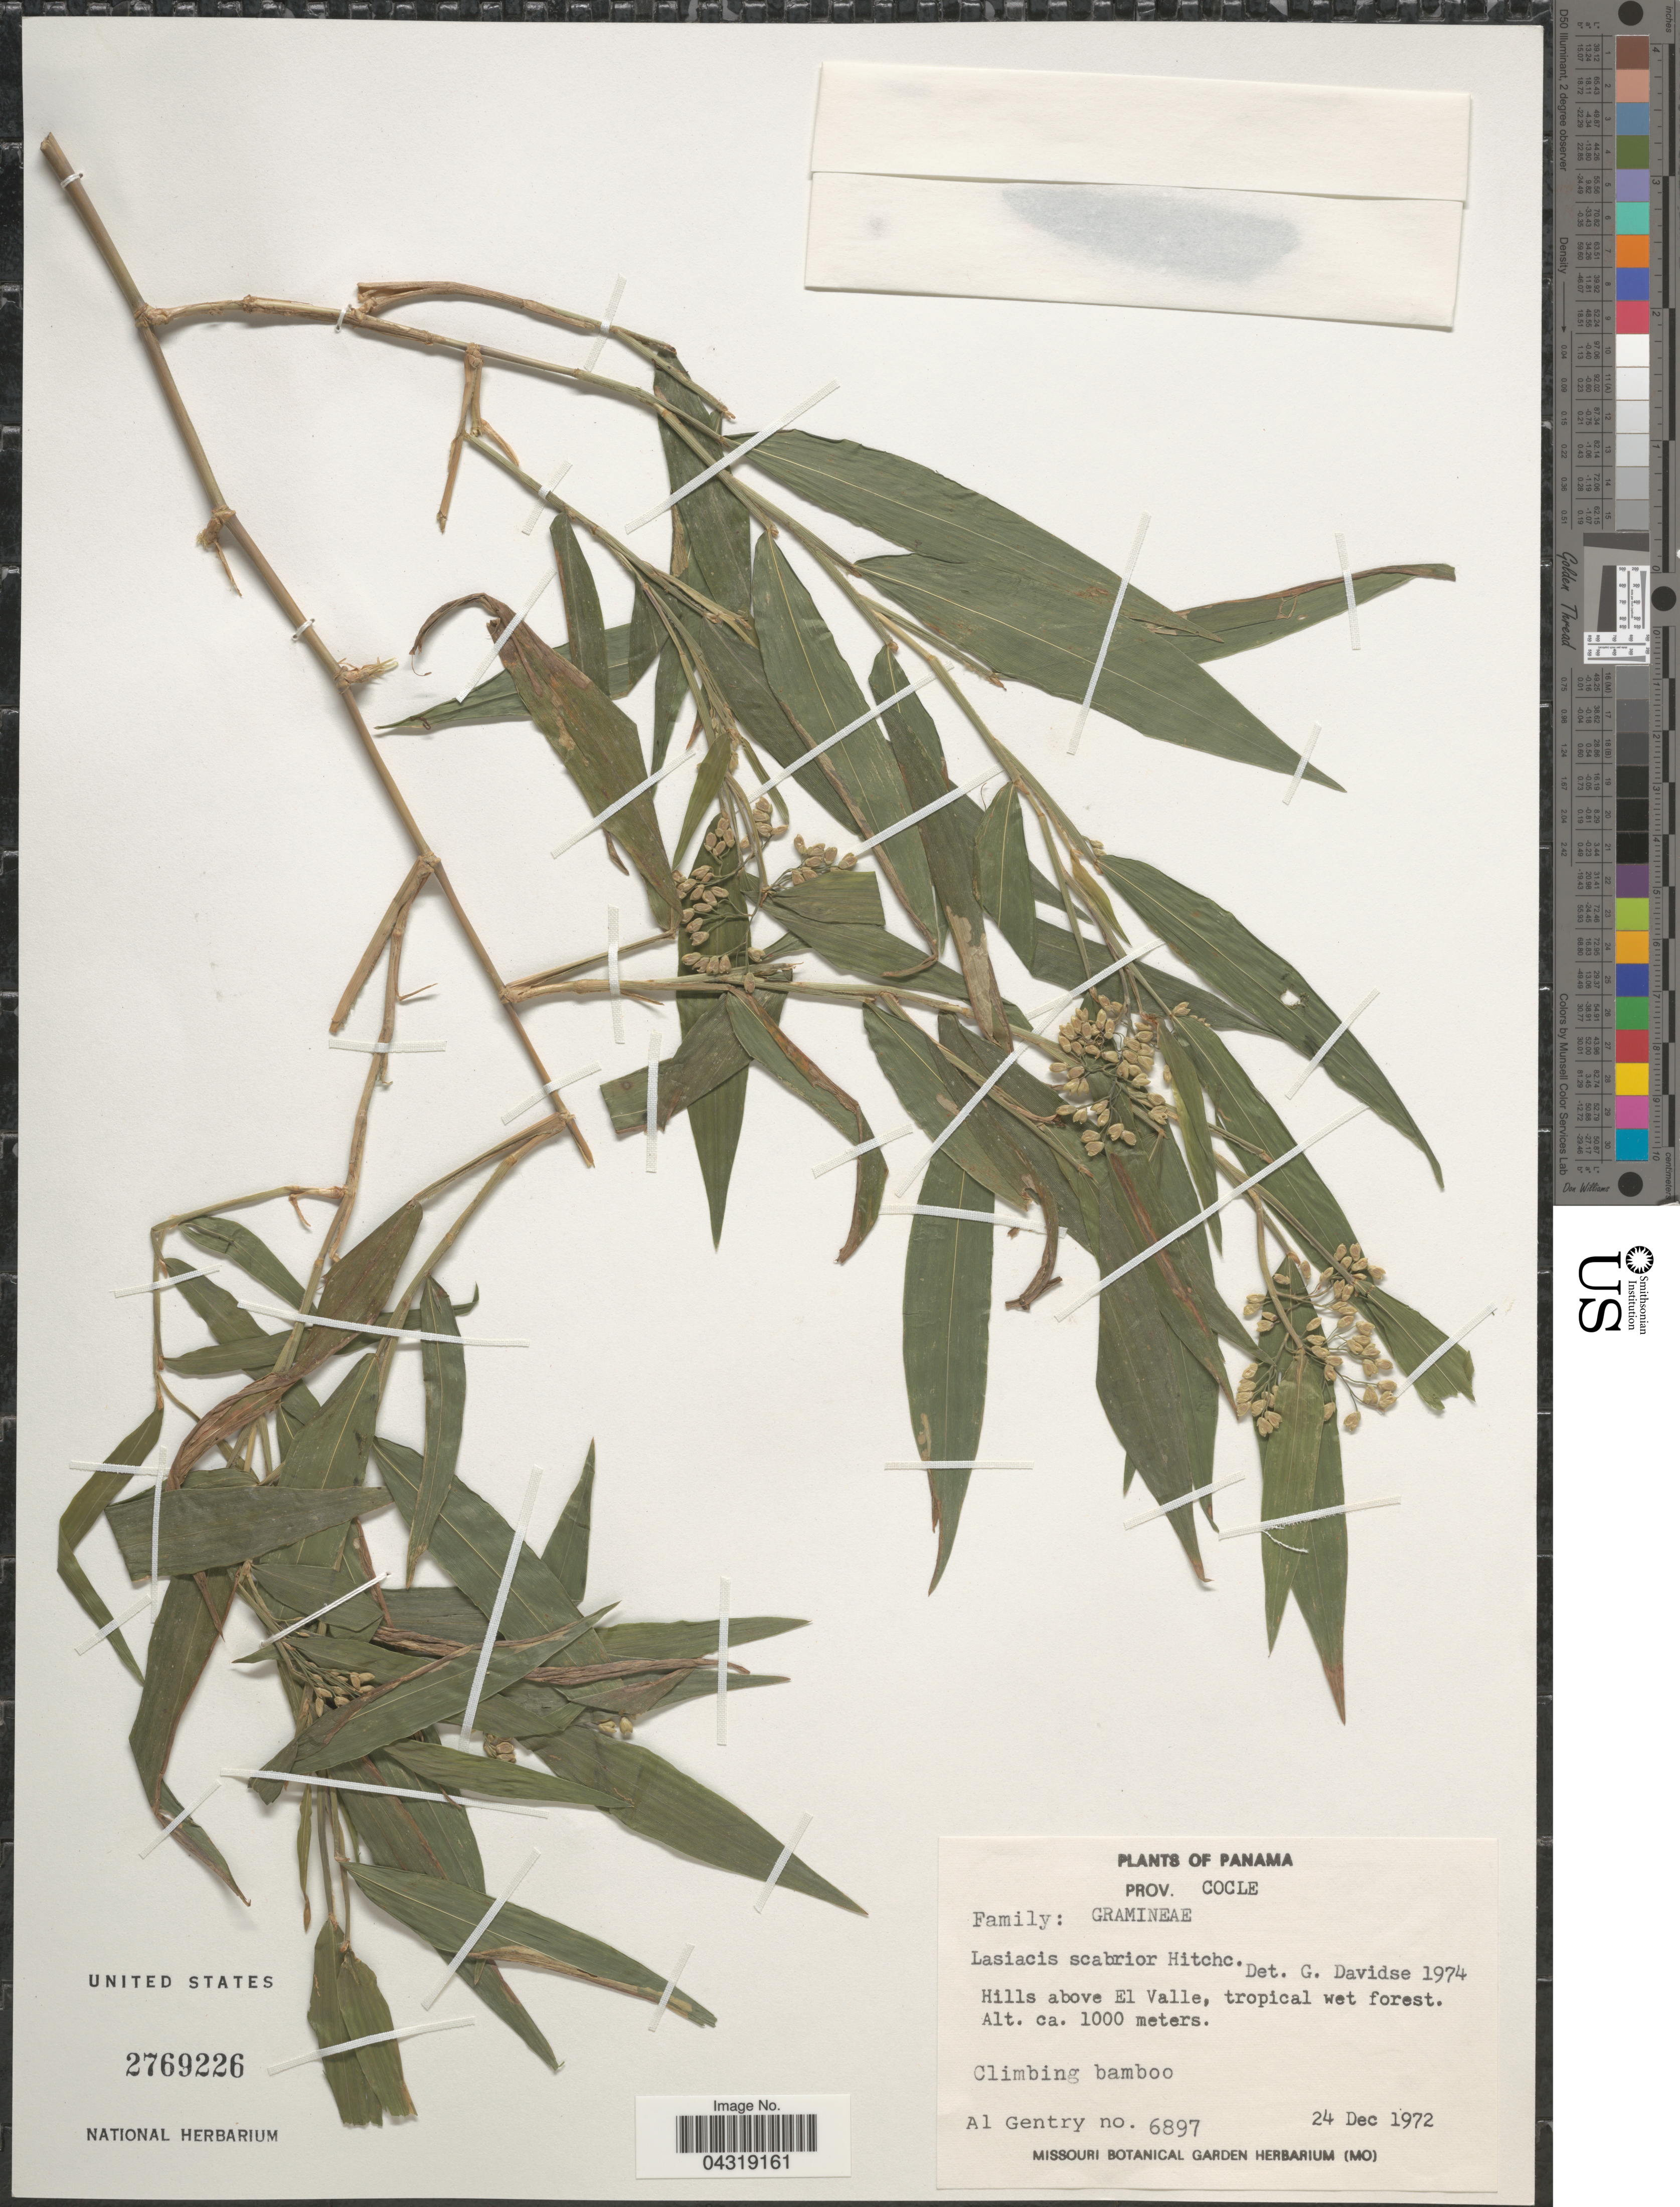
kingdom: Plantae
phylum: Tracheophyta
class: Liliopsida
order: Poales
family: Poaceae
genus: Lasiacis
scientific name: Lasiacis scabrior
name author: Hitchc.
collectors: A. H. Gentry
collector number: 6897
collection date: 1972-12-24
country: Panama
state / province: Cocle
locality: Hills above El Valle, tropical wet forest.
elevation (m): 1000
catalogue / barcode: US 2769226